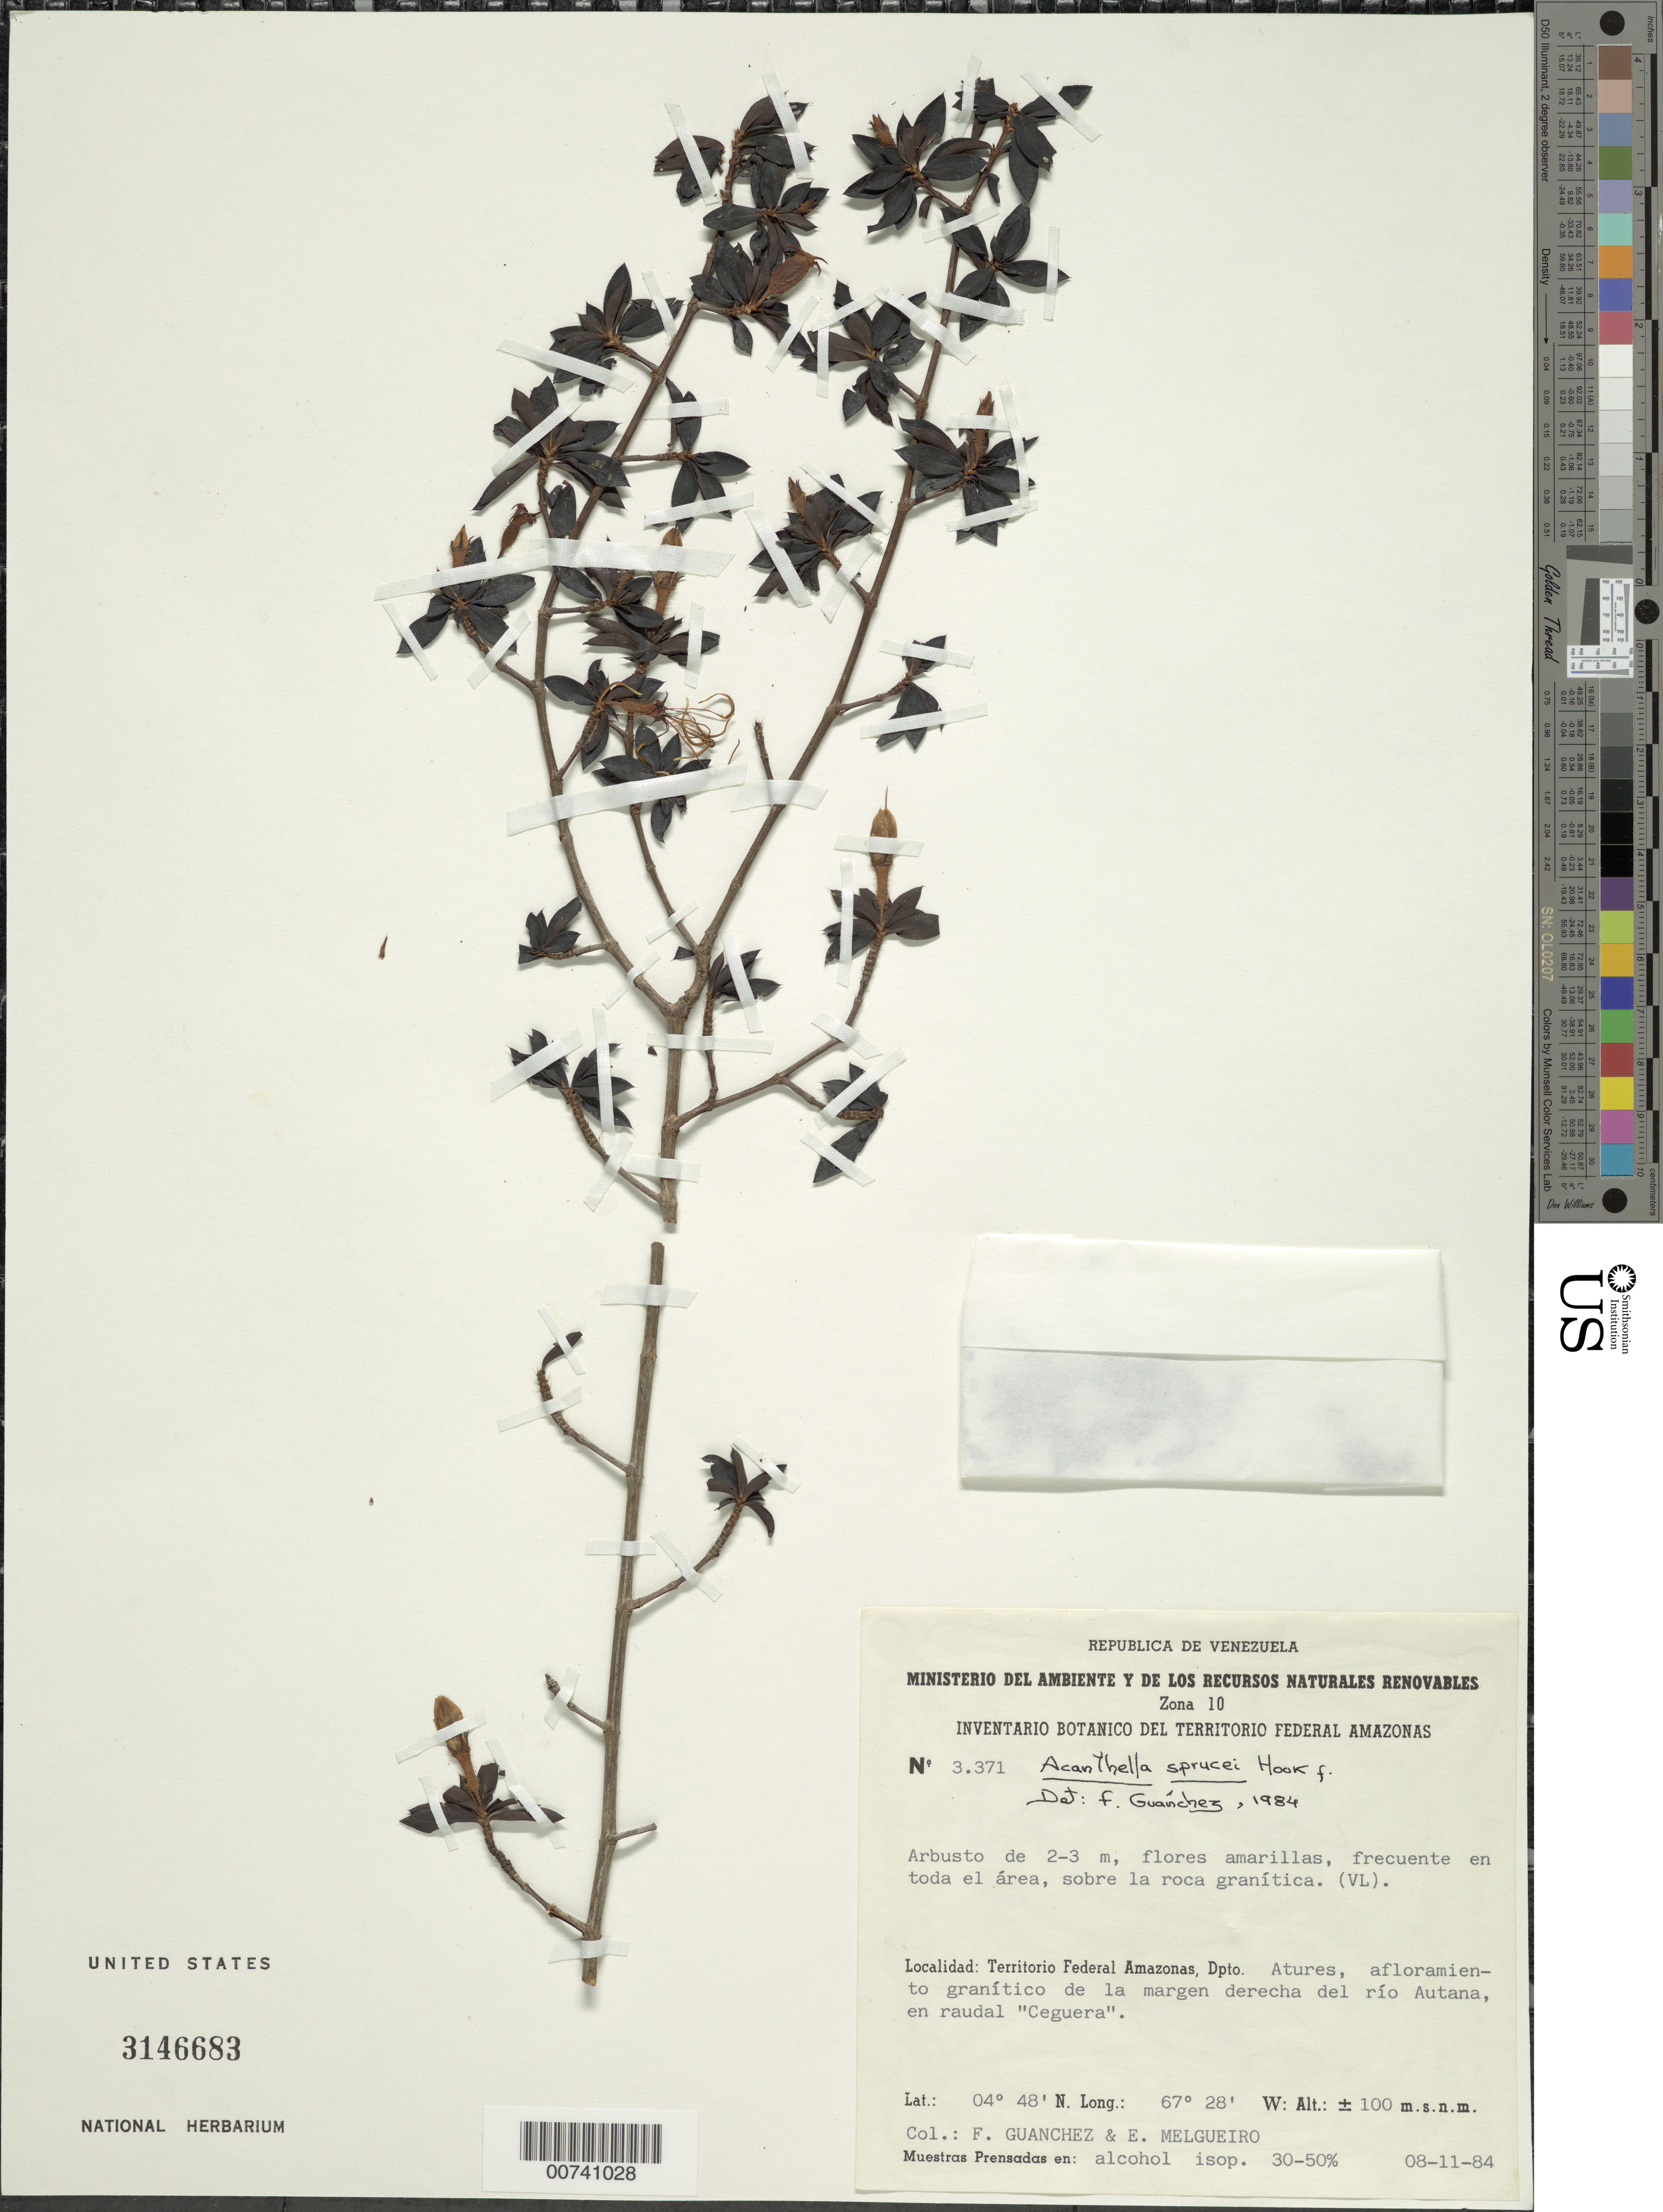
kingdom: Plantae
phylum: Tracheophyta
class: Magnoliopsida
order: Myrtales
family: Melastomataceae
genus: Acanthella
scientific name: Acanthella sprucei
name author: Benth. & Hook. f.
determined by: Guánchez M., Francisco J.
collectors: F. Guánchez M.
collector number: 3371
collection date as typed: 8-Nov-84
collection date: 1984-11-08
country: Venezuela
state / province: Amazonas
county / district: Atures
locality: Río Autana, en raudal "Ceguera"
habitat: Granitic rocks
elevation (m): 100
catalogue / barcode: US 3146683